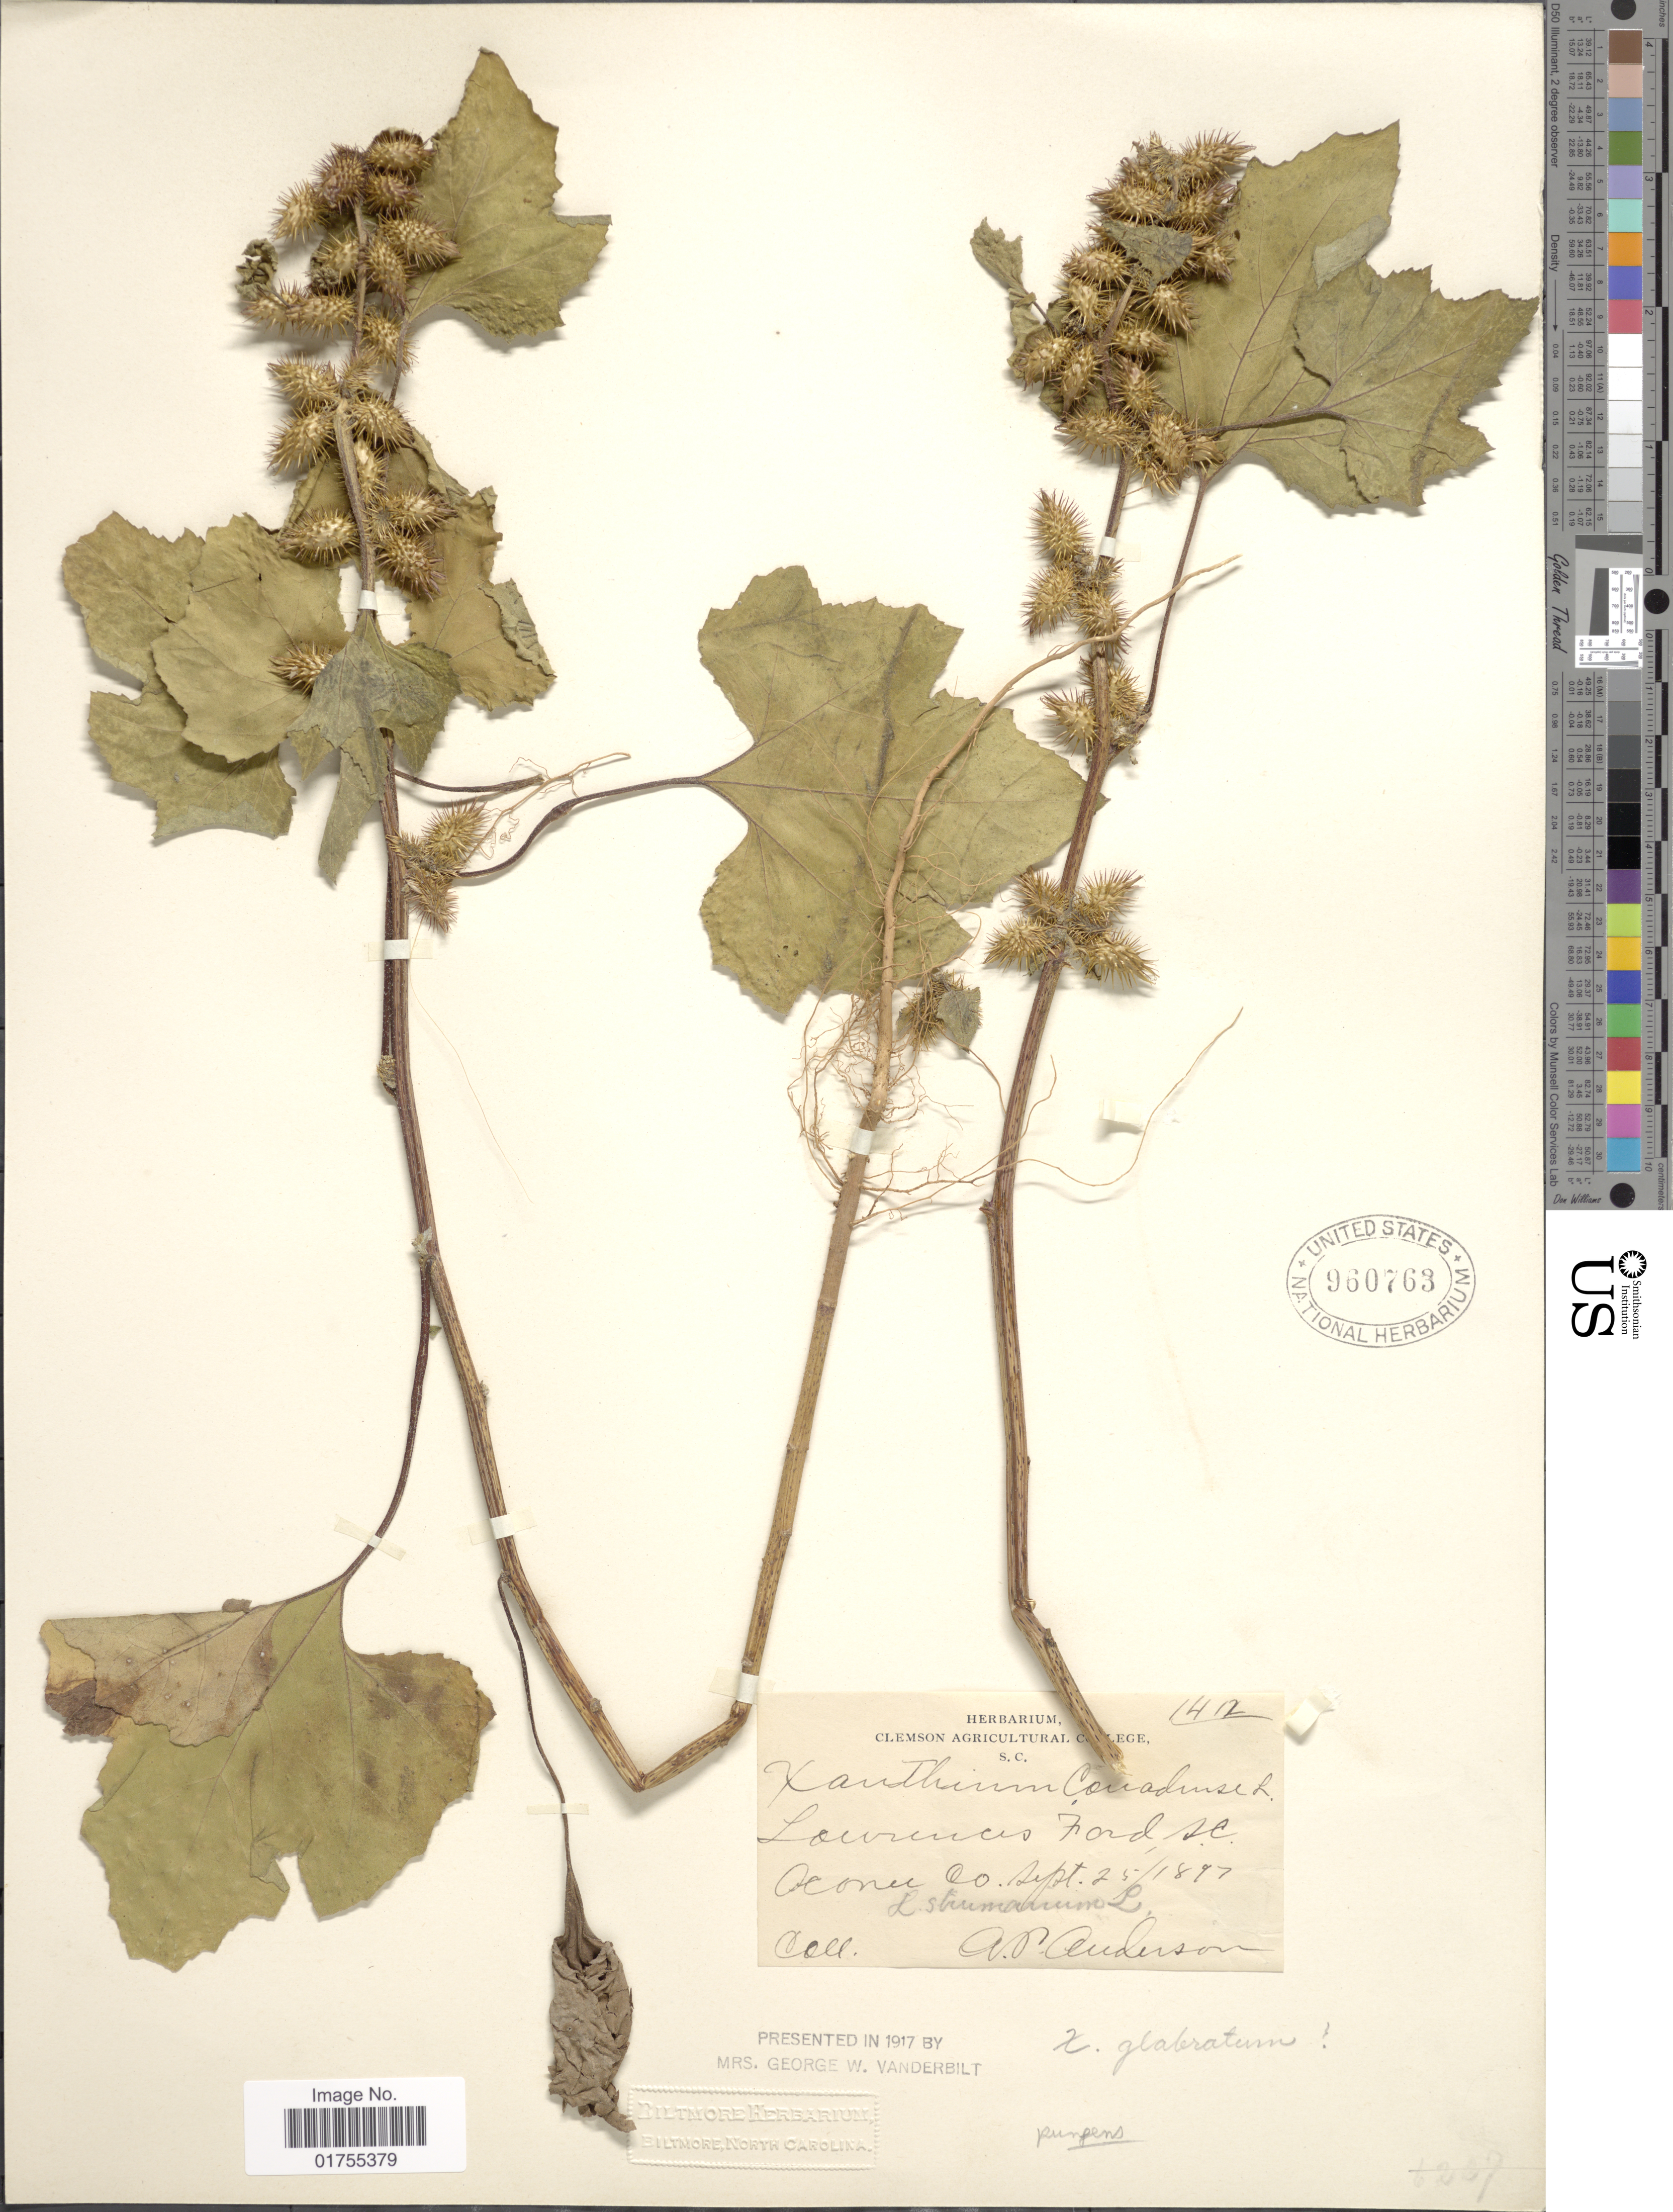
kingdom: Plantae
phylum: Tracheophyta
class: Magnoliopsida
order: Asterales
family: Asteraceae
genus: Xanthium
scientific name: Xanthium strumarium var. glabratum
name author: Mill.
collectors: A. P. Anderson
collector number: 1412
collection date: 1897-09-25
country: United States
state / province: South Carolina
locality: Lawrence Ford, Oconee Co.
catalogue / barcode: US 960763